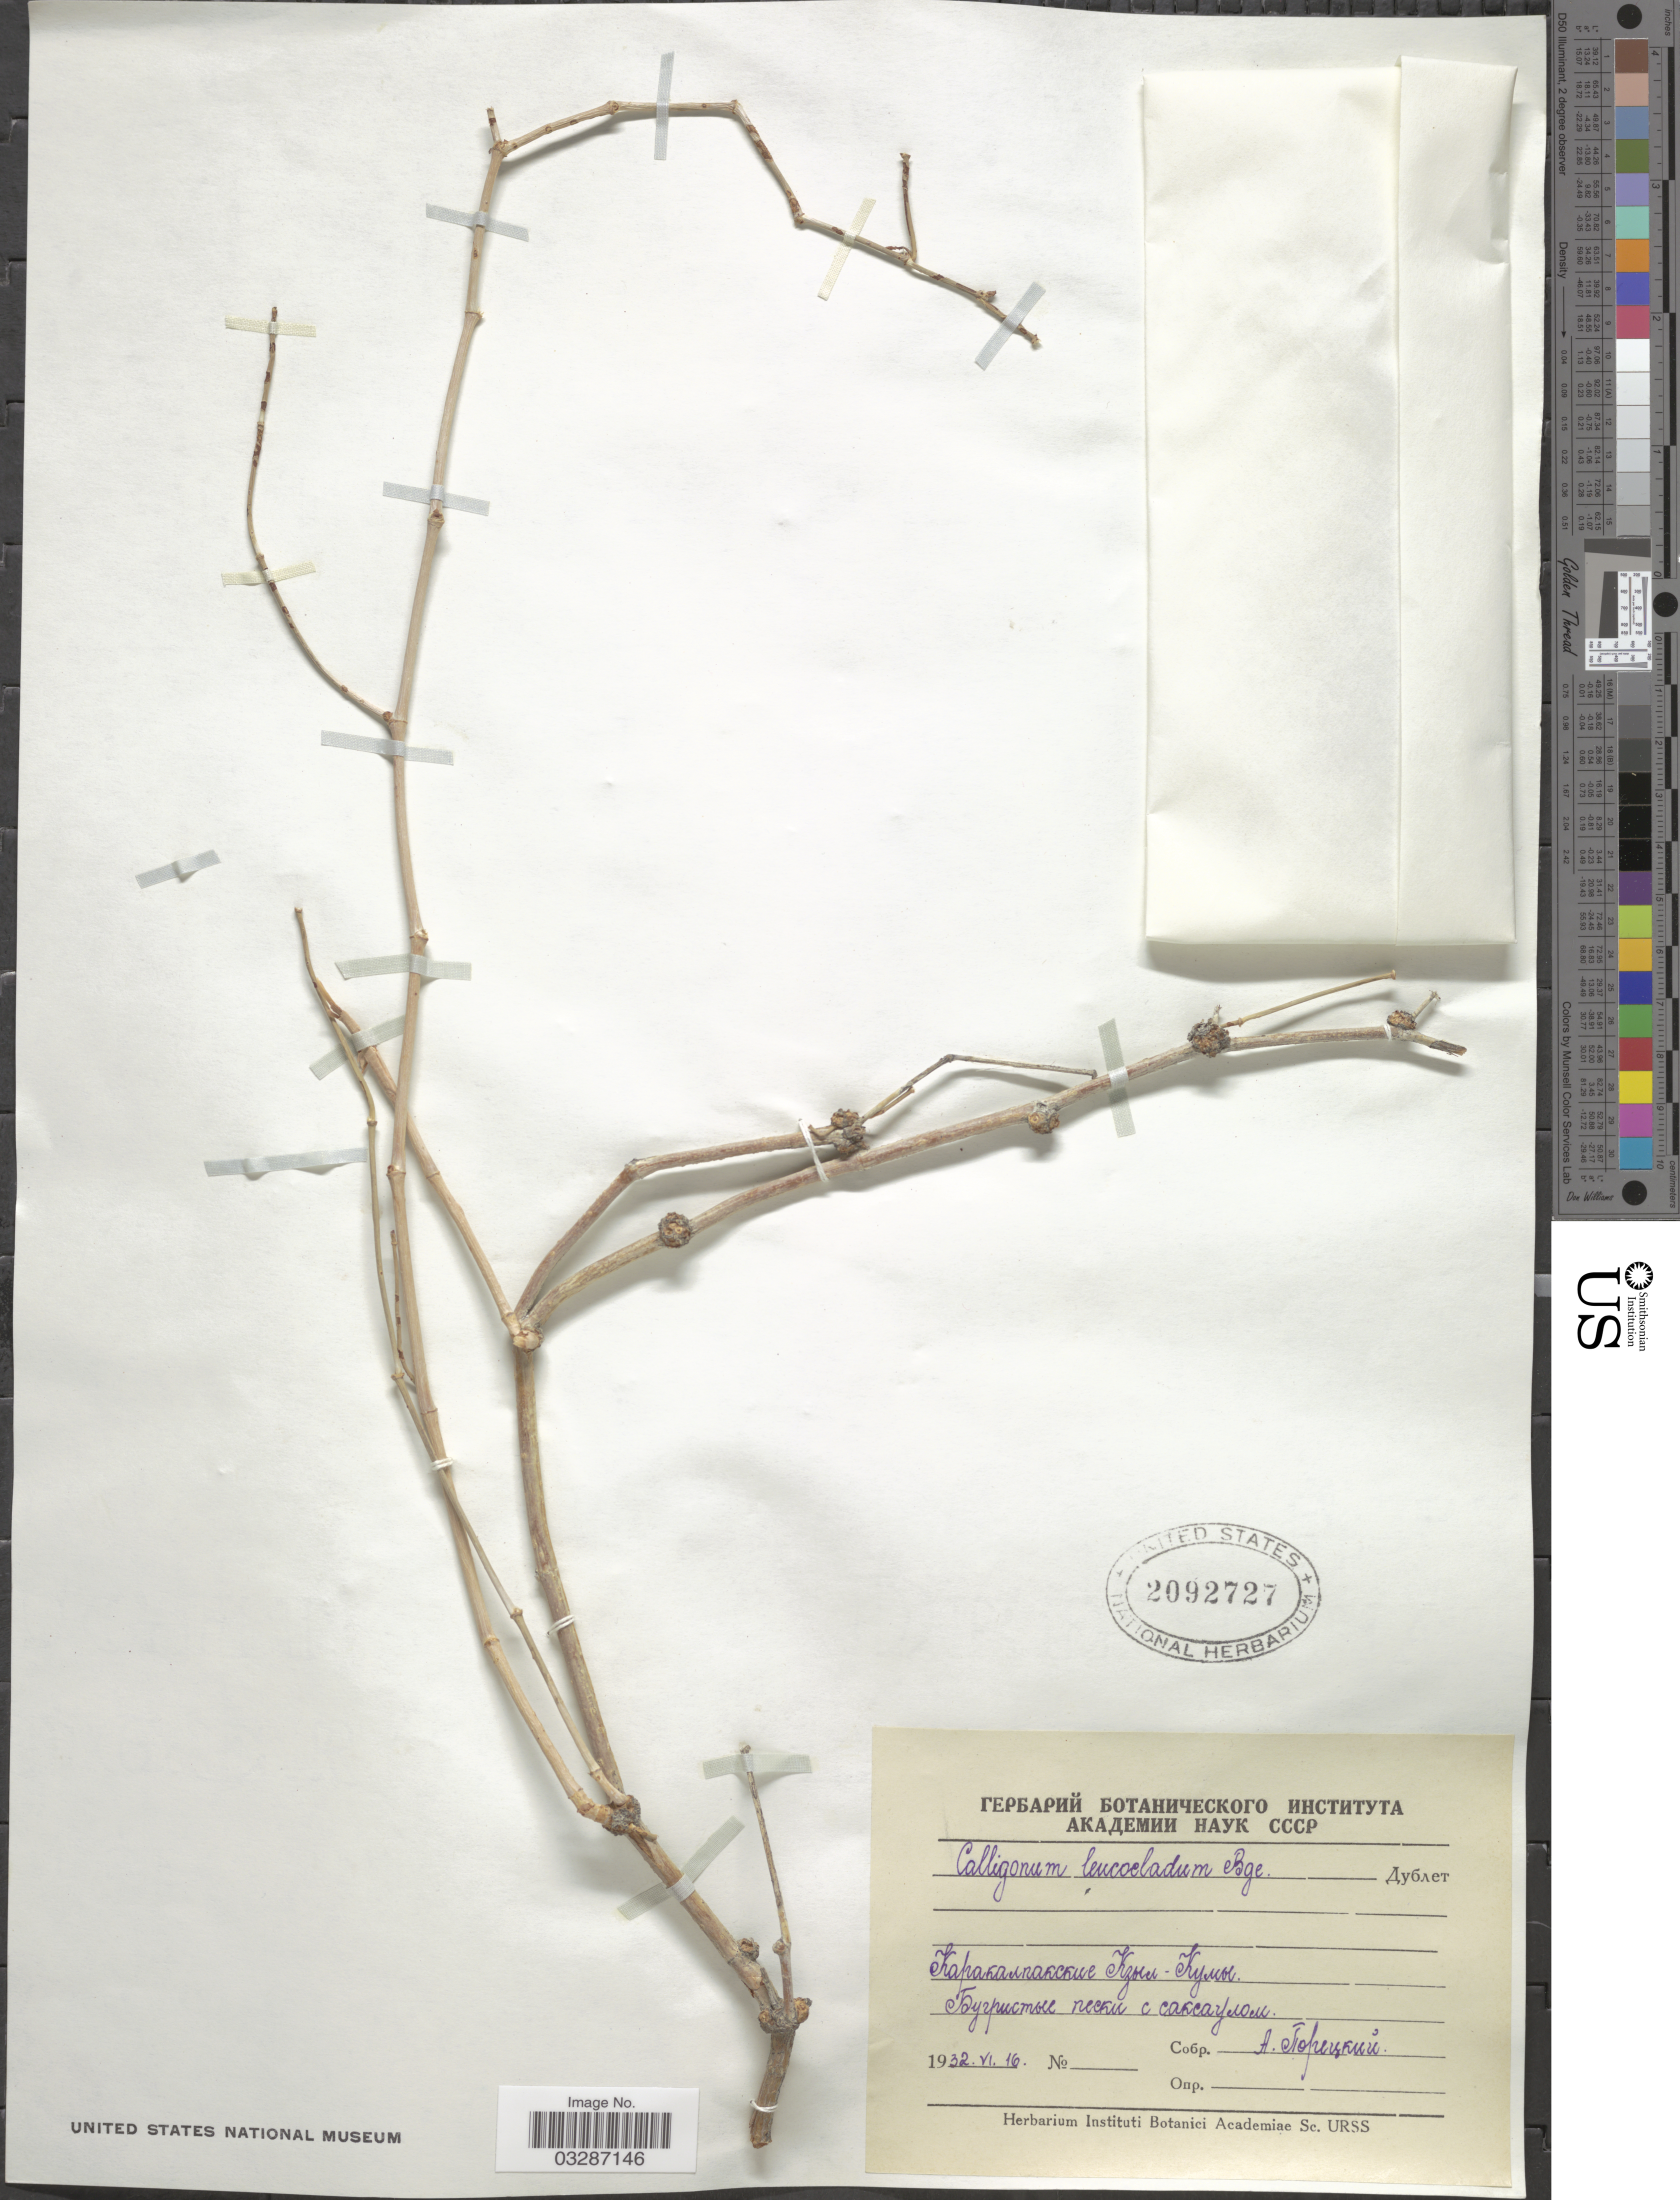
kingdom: Plantae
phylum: Tracheophyta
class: Magnoliopsida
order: Caryophyllales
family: Polygonaceae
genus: Calligonum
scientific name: Calligonum leucocladum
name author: (Schrenk) Bunge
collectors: A. Poretskiy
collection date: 1932-06-16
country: Uzbekistan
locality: Qoragalpogiston, Kyzylkum Desert.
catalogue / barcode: US 2092727